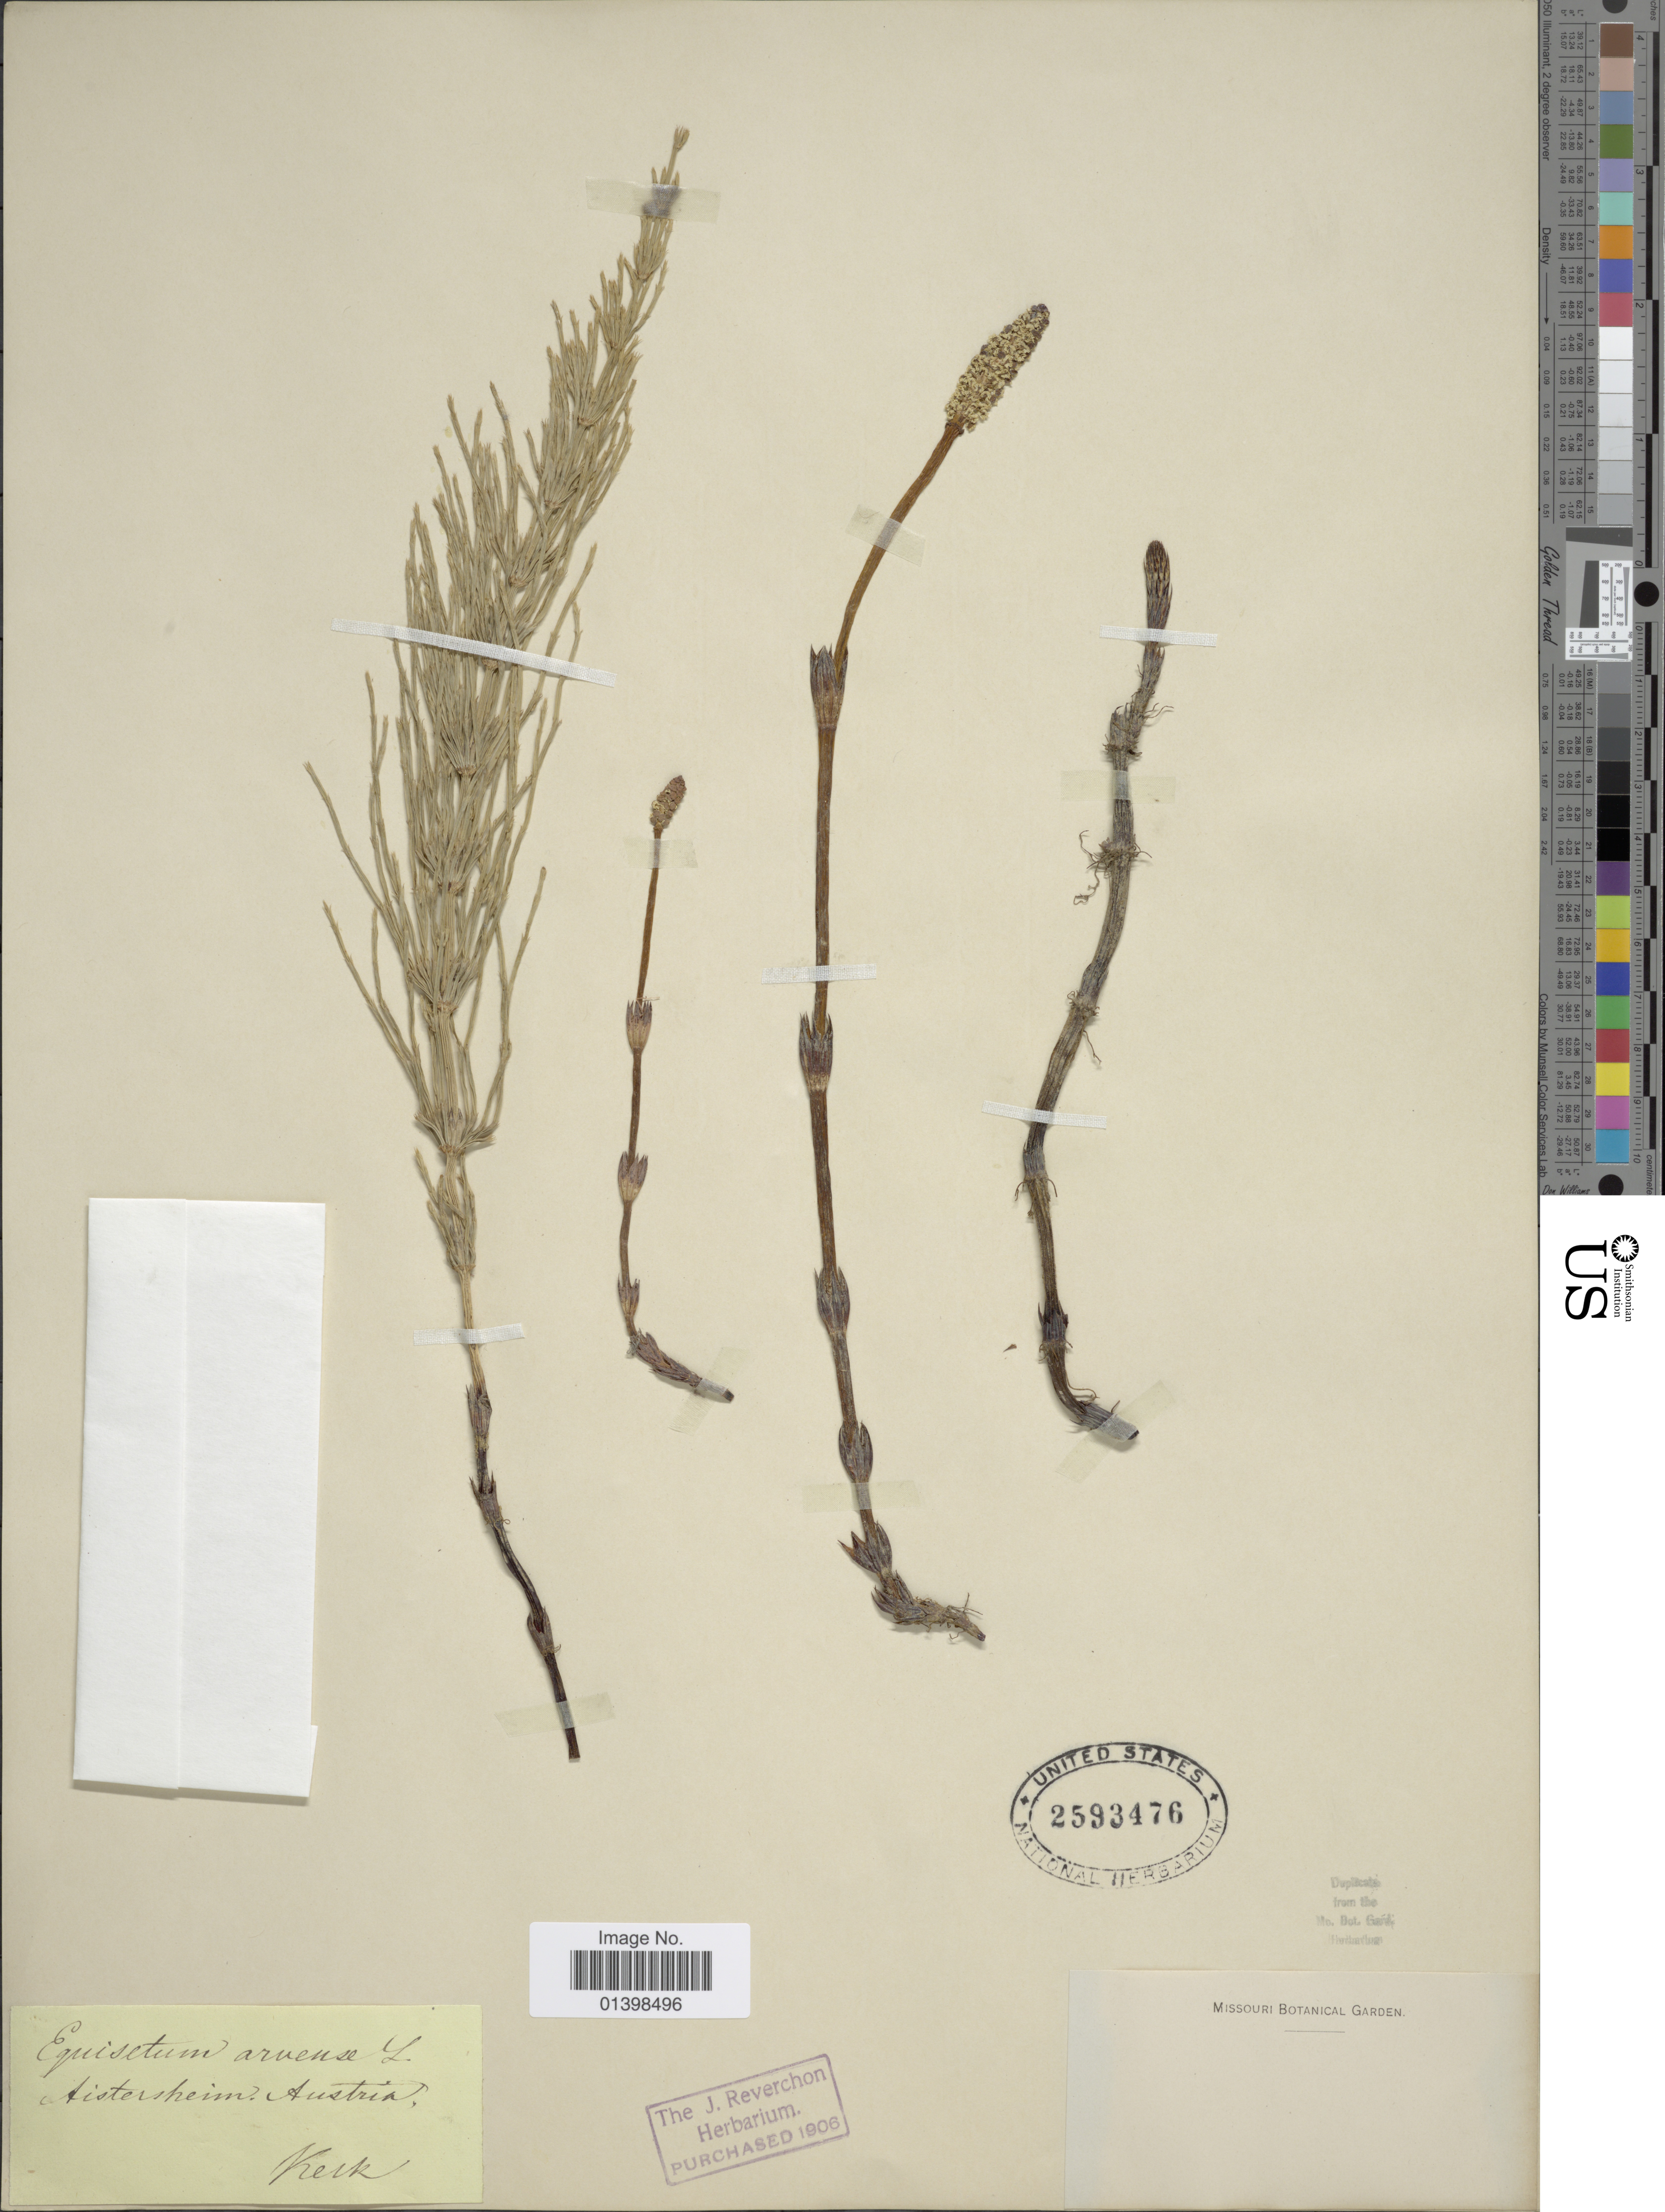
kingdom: Plantae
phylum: Tracheophyta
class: Polypodiopsida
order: Equisetales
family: Equisetaceae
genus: Equisetum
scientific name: Equisetum arvense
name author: L.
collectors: Kerk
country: Austria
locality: Aisterheim [interpreted]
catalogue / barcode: US 2593476